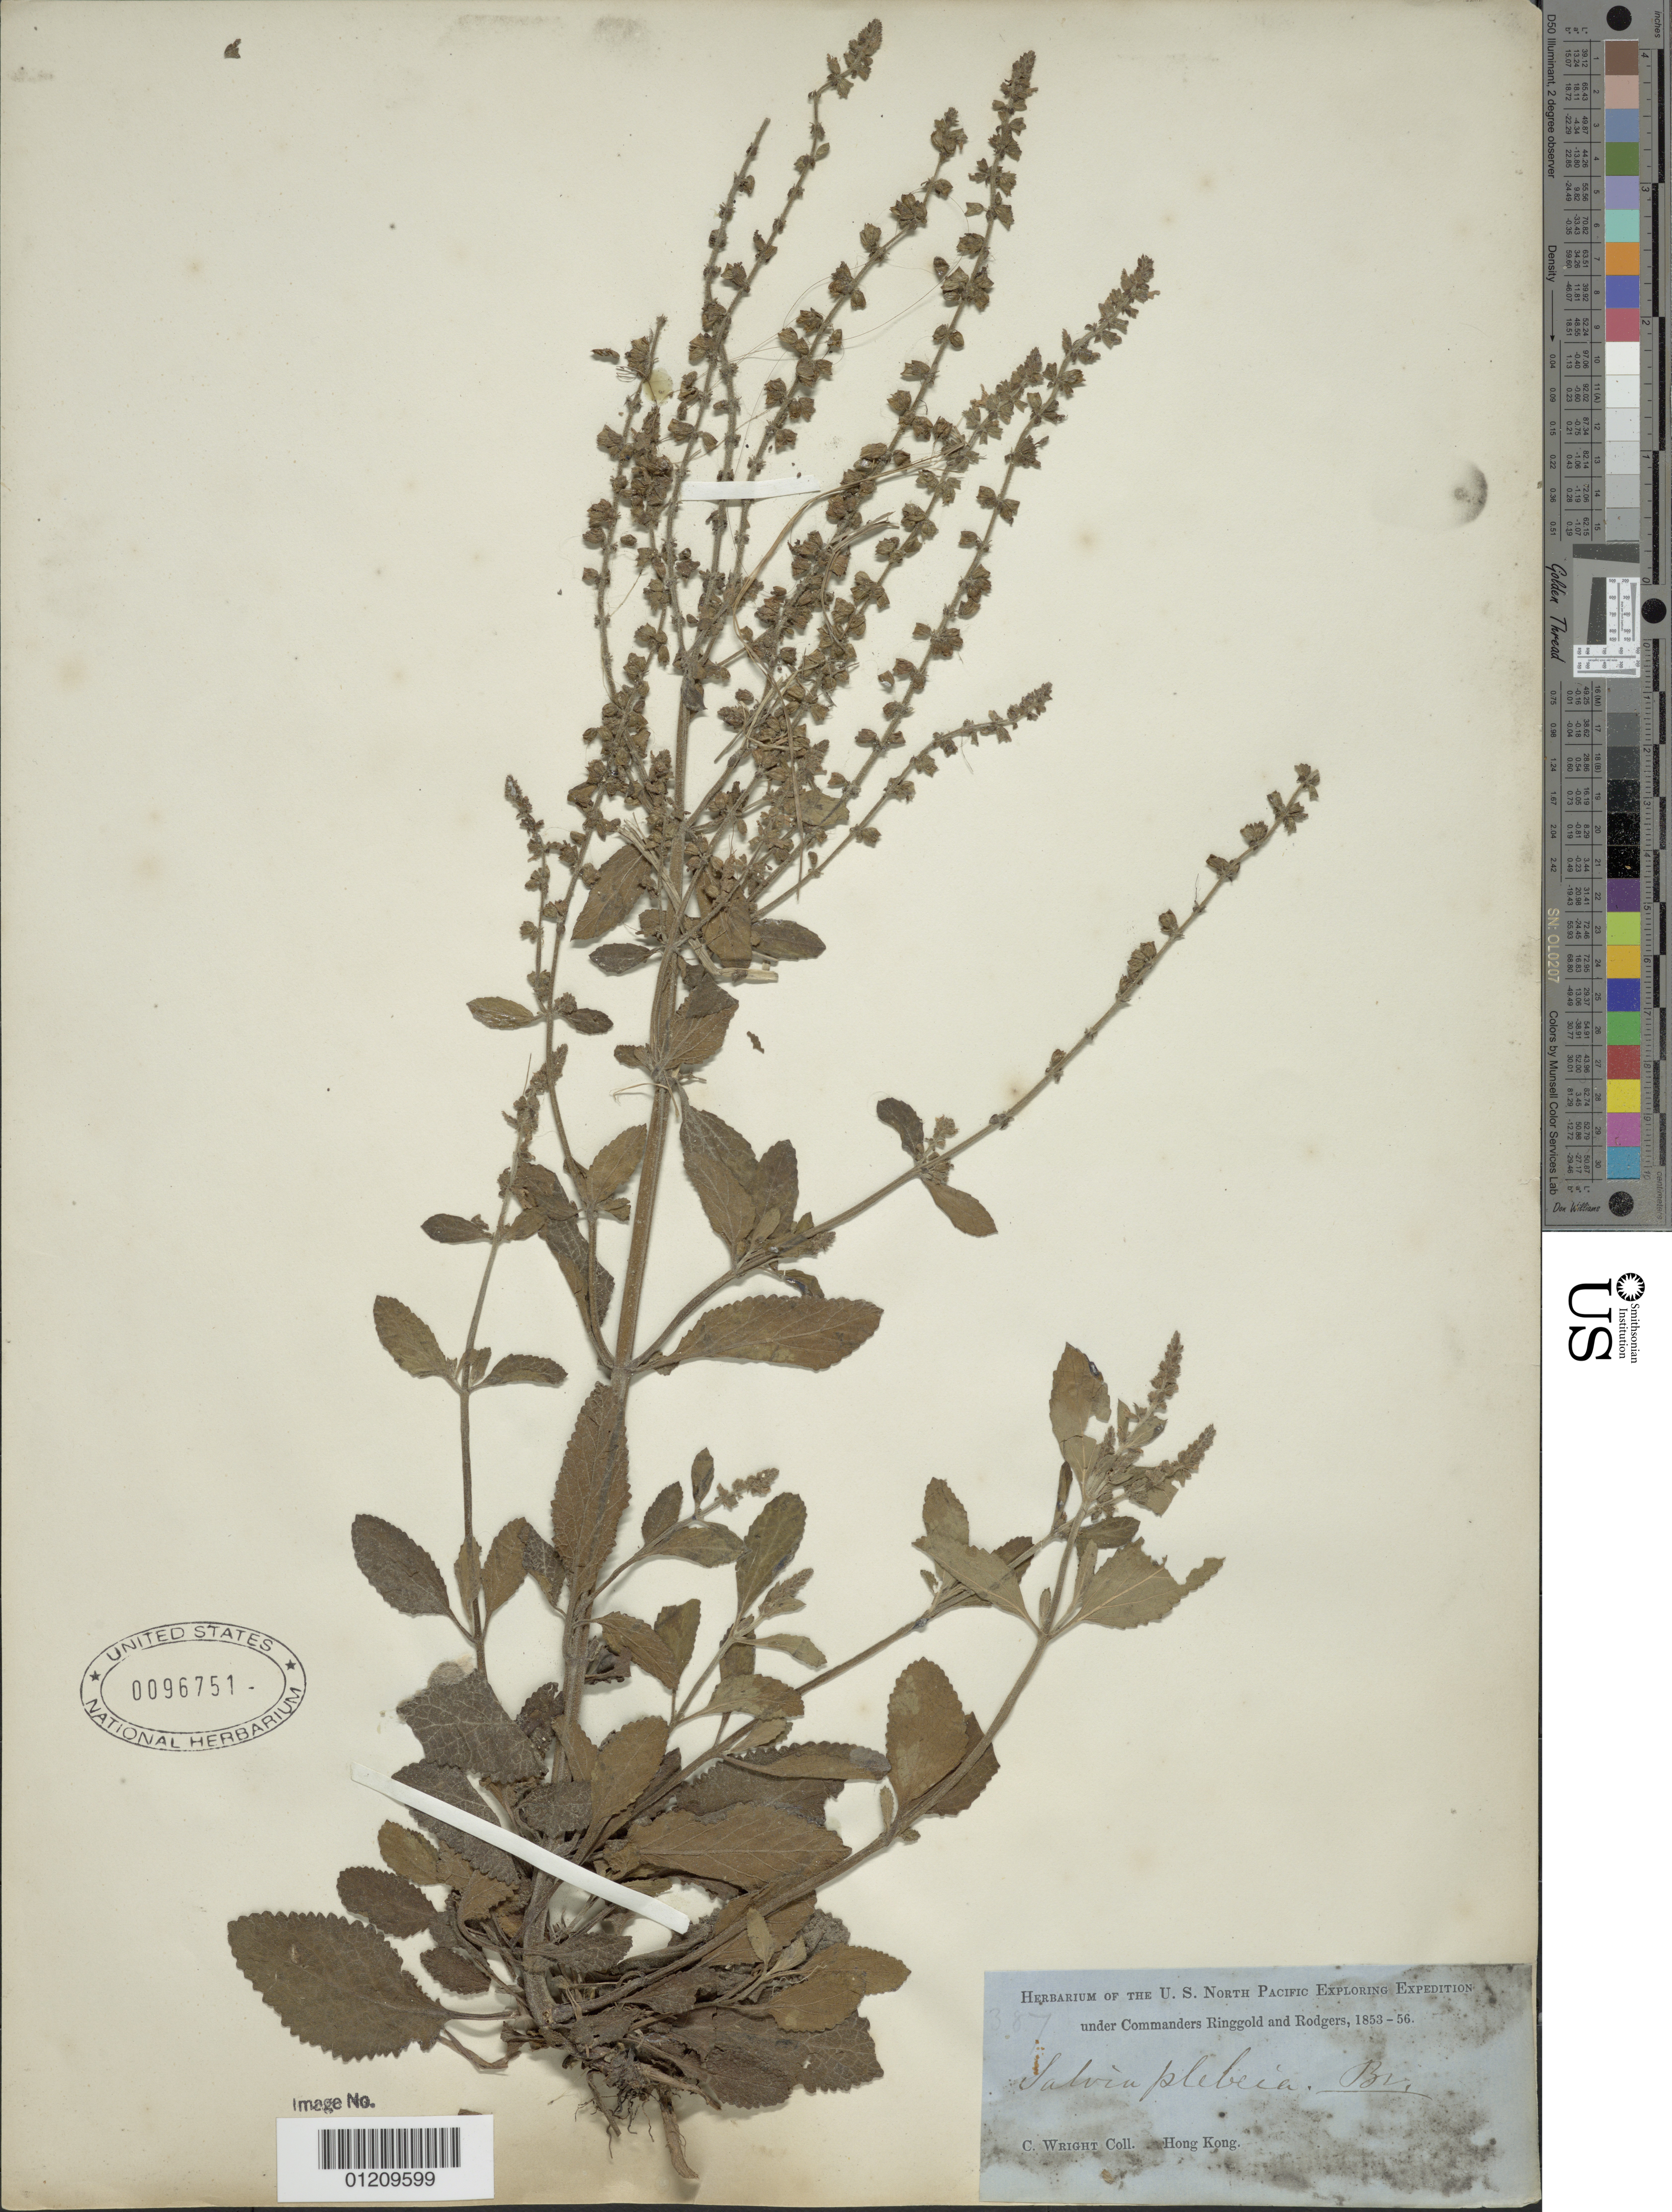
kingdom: Plantae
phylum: Tracheophyta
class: Magnoliopsida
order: Lamiales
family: Lamiaceae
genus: Salvia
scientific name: Salvia plebeia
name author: R. Br.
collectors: C. Wright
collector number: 387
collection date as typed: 1853 to -- -- 1856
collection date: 1853/1856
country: China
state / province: Hong Kong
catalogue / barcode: US 96751